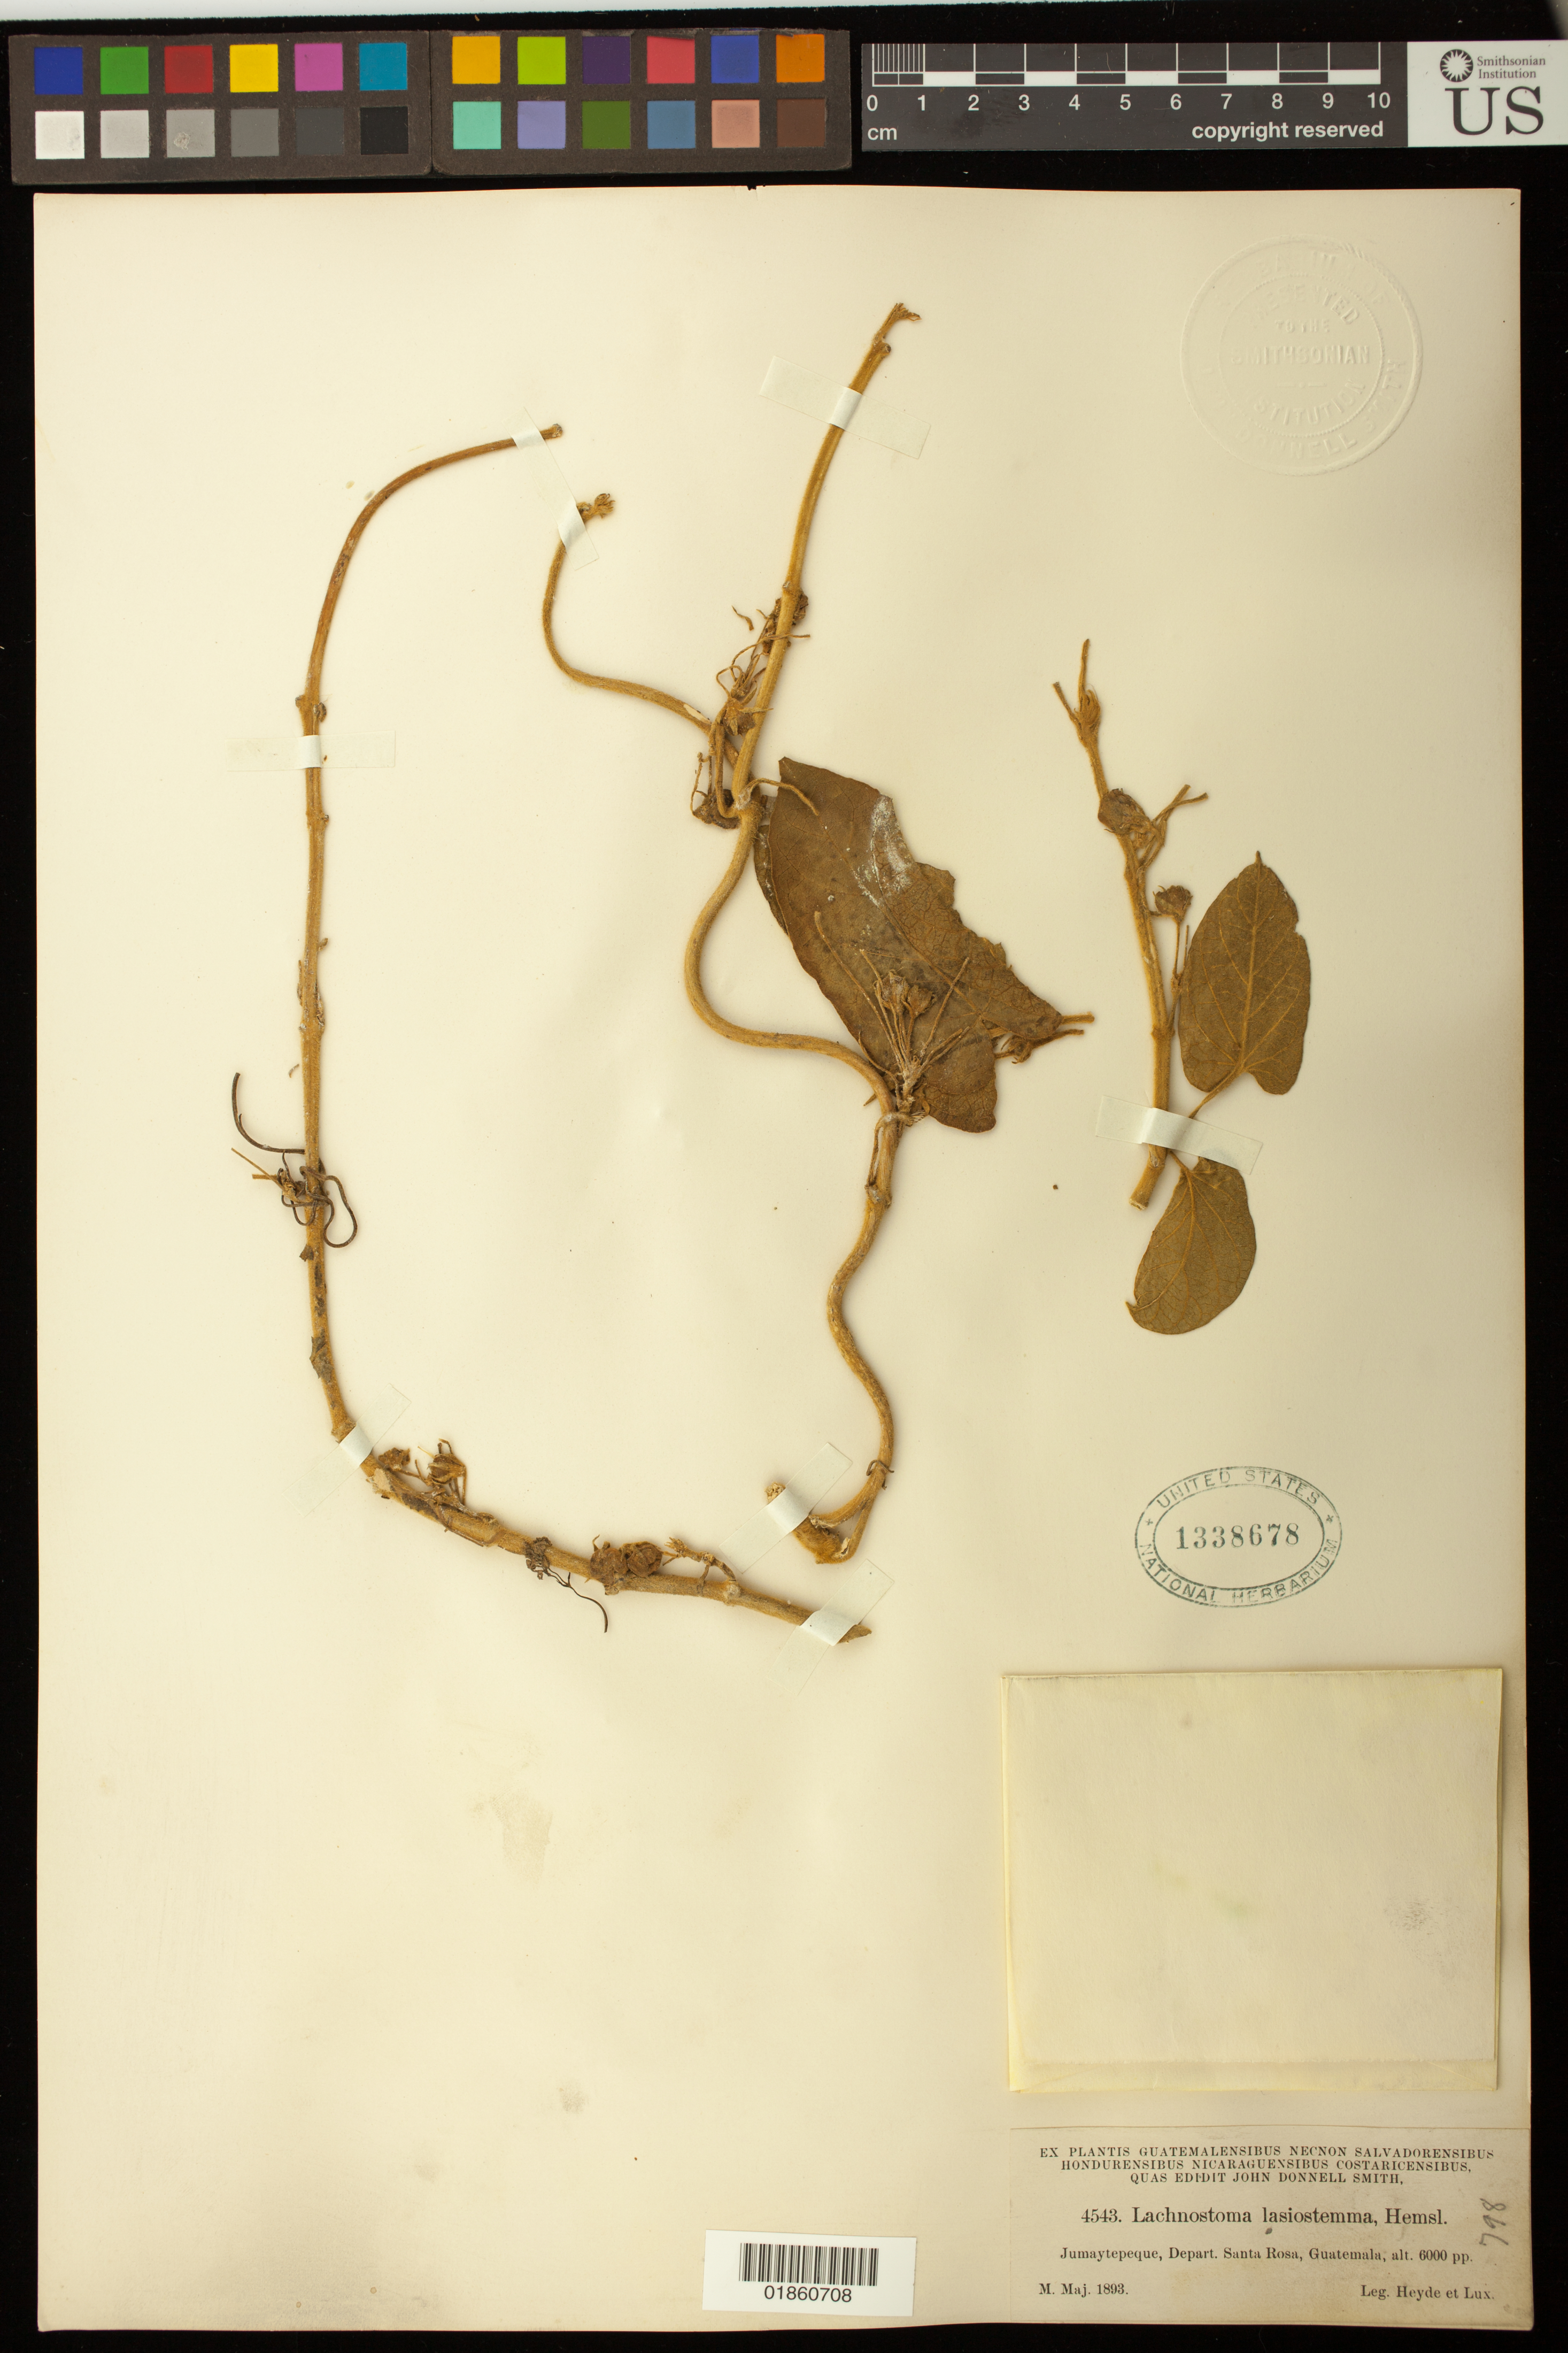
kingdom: Plantae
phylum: Tracheophyta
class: Magnoliopsida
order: Gentianales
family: Apocynaceae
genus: Gonolobus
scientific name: Gonolobus lasiostemma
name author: (Hemsl.) Woodson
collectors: E. T. Heyde & E. Lux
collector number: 4543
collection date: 1893-05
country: Guatemala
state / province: Santa Rosa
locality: Jumaytepeque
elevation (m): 1829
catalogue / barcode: US 1338678